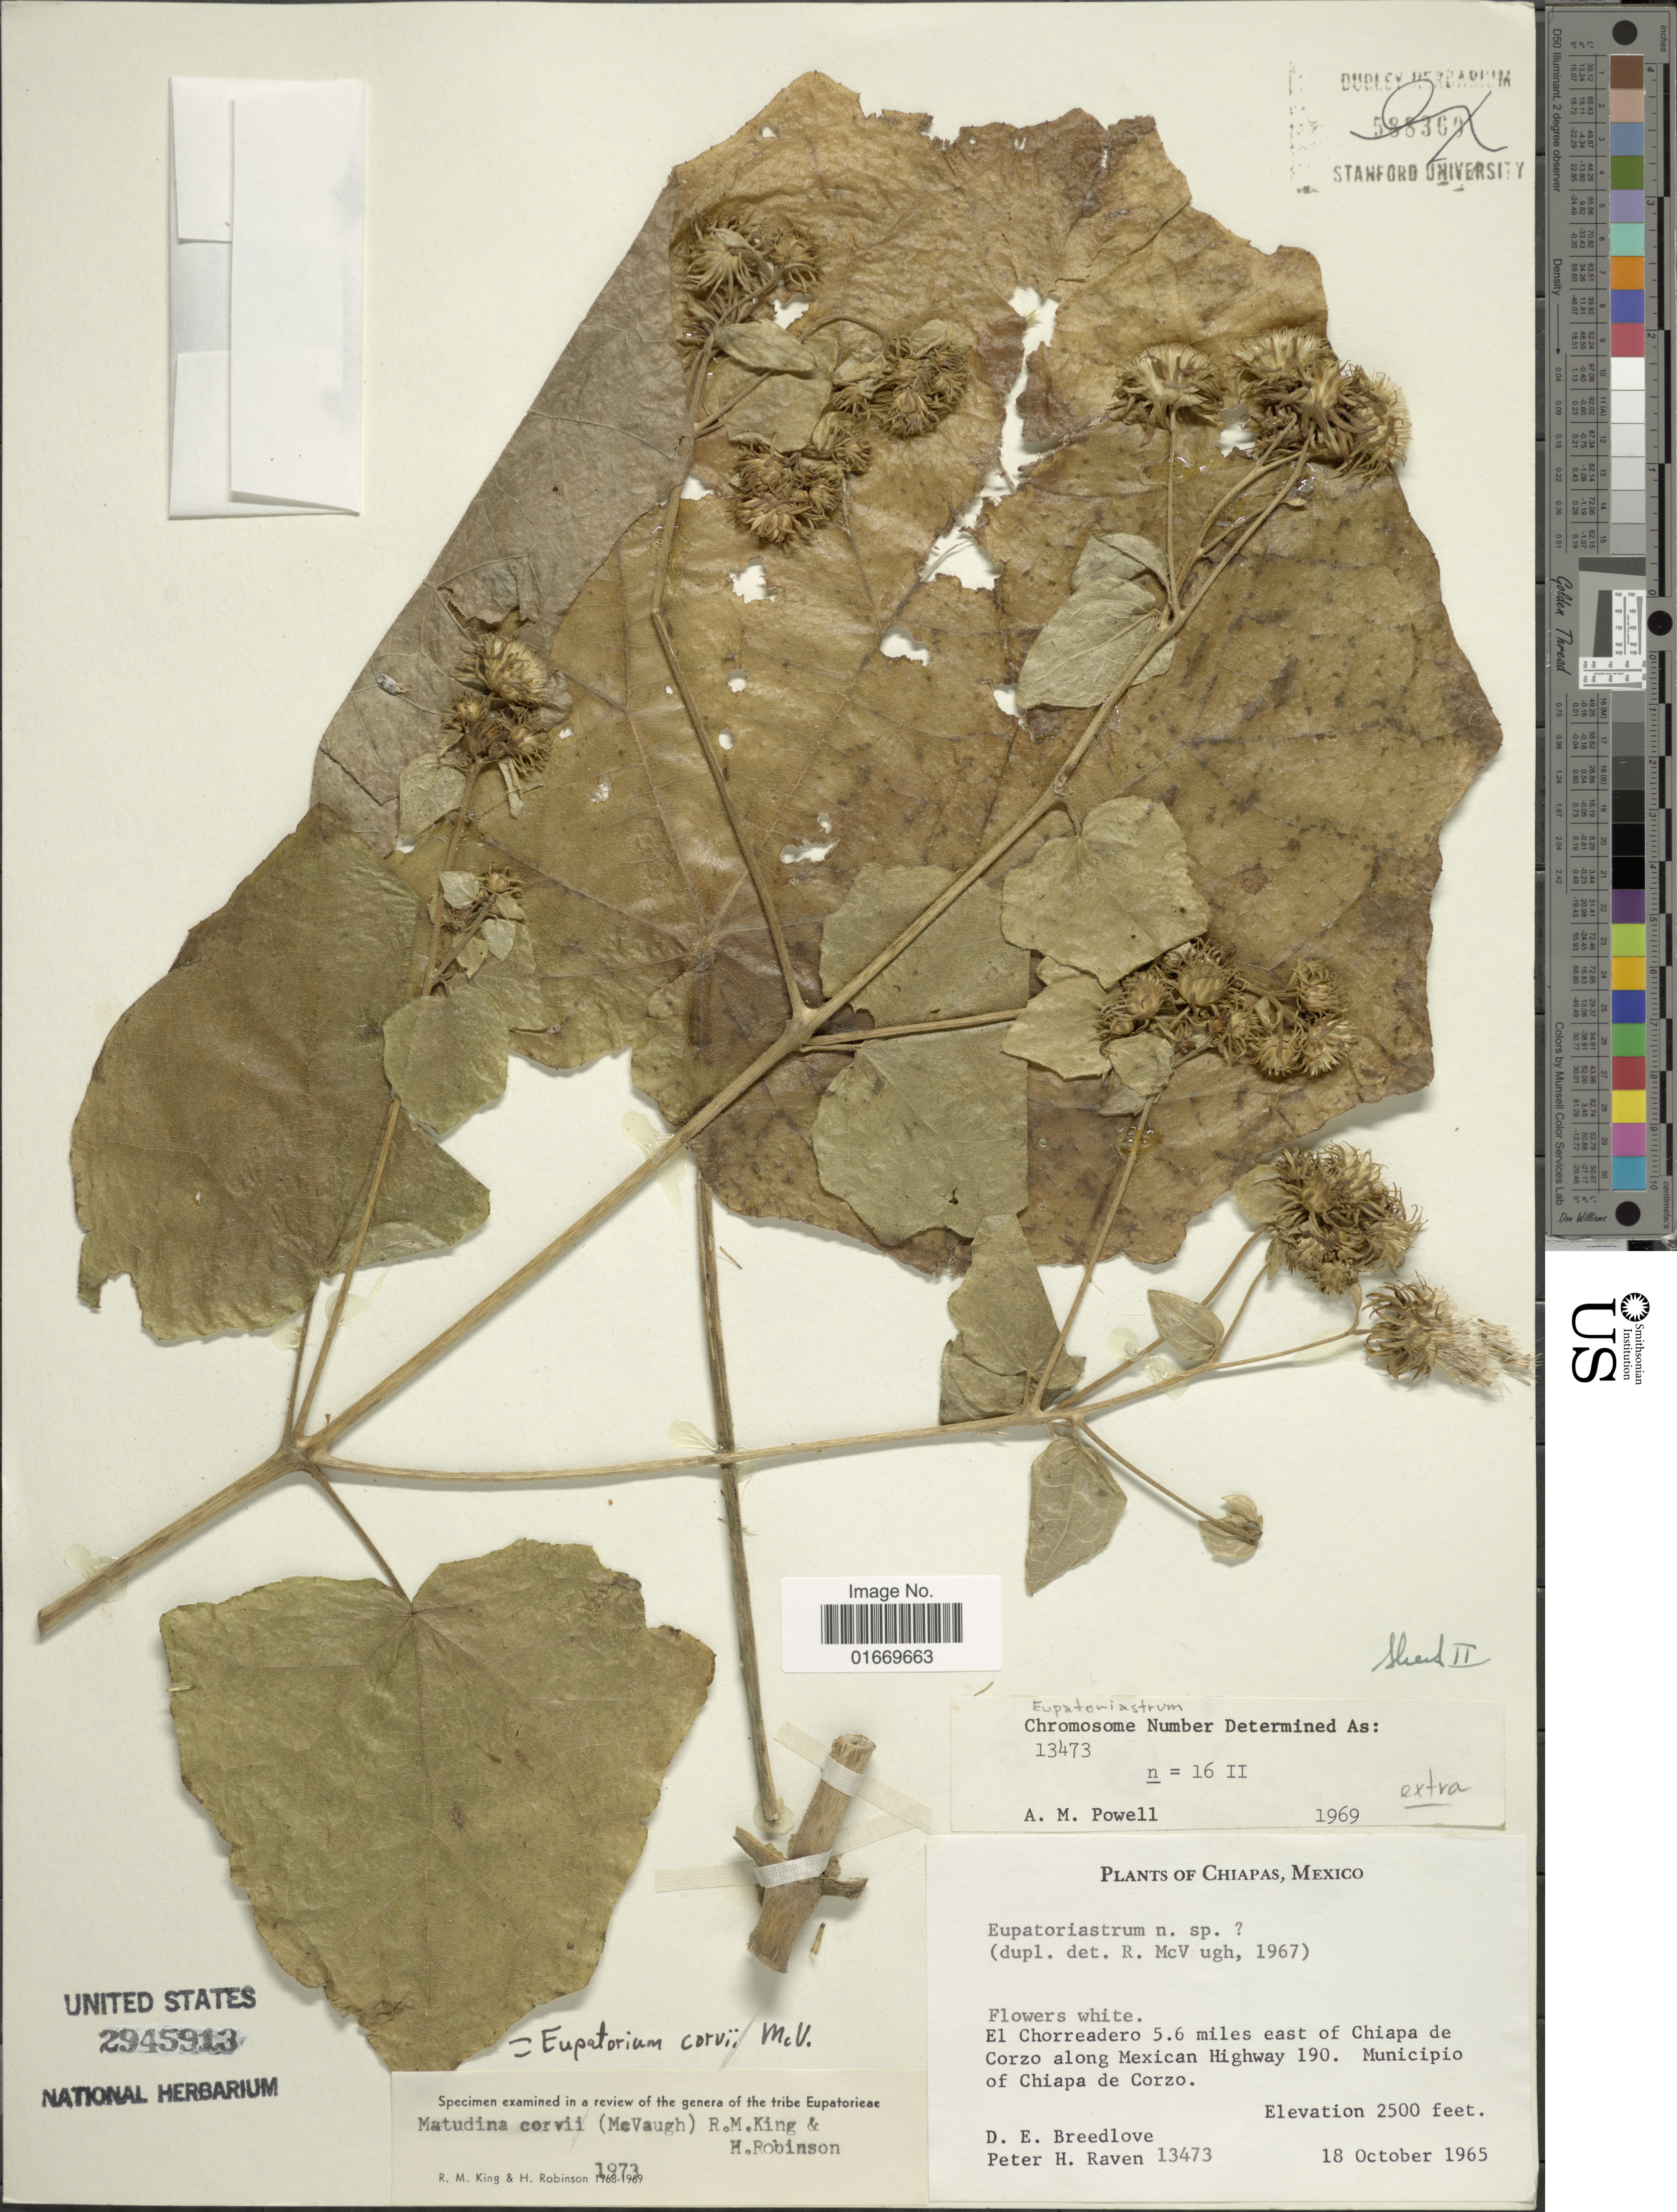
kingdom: Plantae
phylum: Tracheophyta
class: Magnoliopsida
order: Asterales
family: Asteraceae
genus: Matudina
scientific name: Matudina corvi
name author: (Mc Vaugh) R.M. King & H. Rob.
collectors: D. E. Breedlove & P. Raven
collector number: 13473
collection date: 1965-10-18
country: Mexico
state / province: Chiapas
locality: Chiapas, Mexico. El Correadero 5.6 miles east of Chiapa de Corzo along Mexican Highway 190. Municipio of Chiapa de Corzo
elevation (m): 762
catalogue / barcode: US 2945913